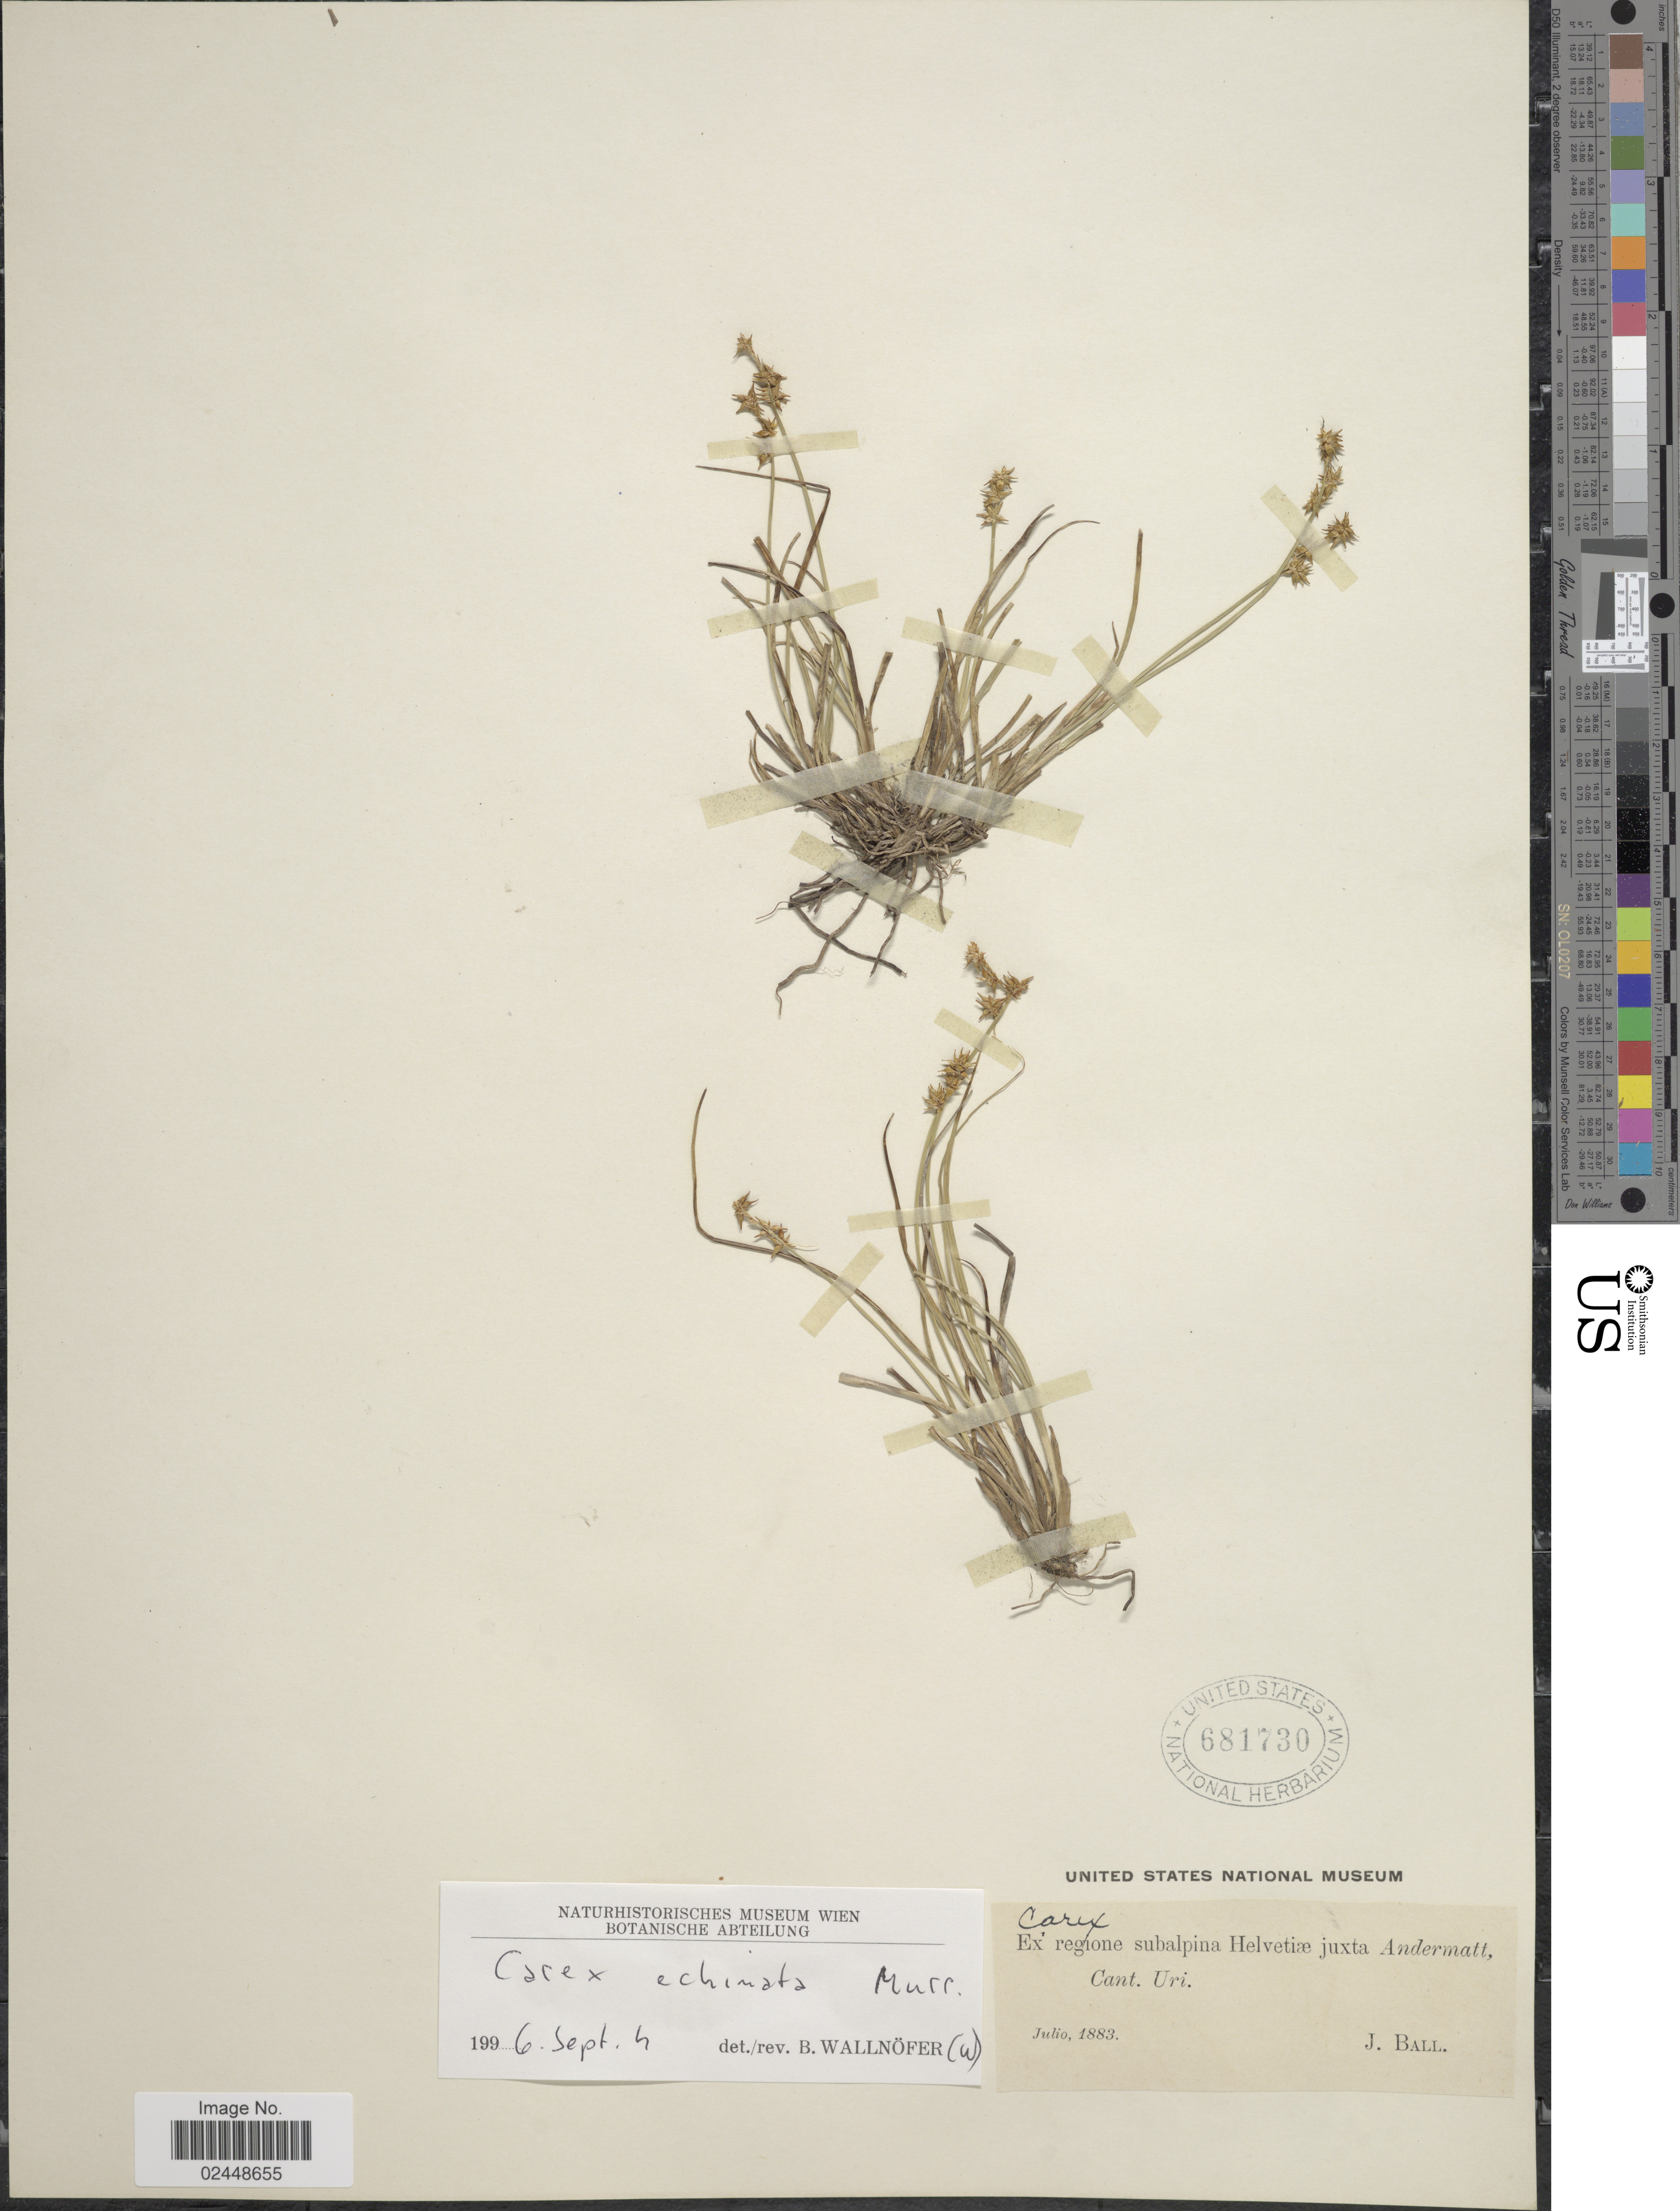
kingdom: Plantae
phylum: Tracheophyta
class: Liliopsida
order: Poales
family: Cyperaceae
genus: Carex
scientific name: Carex echinata subsp. echinata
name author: Murray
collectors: J. Ball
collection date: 1883-07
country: Switzerland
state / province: Uri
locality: Subalpina Helvetiae juxta Andermatt, Cant. Uri.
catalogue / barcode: US 681730